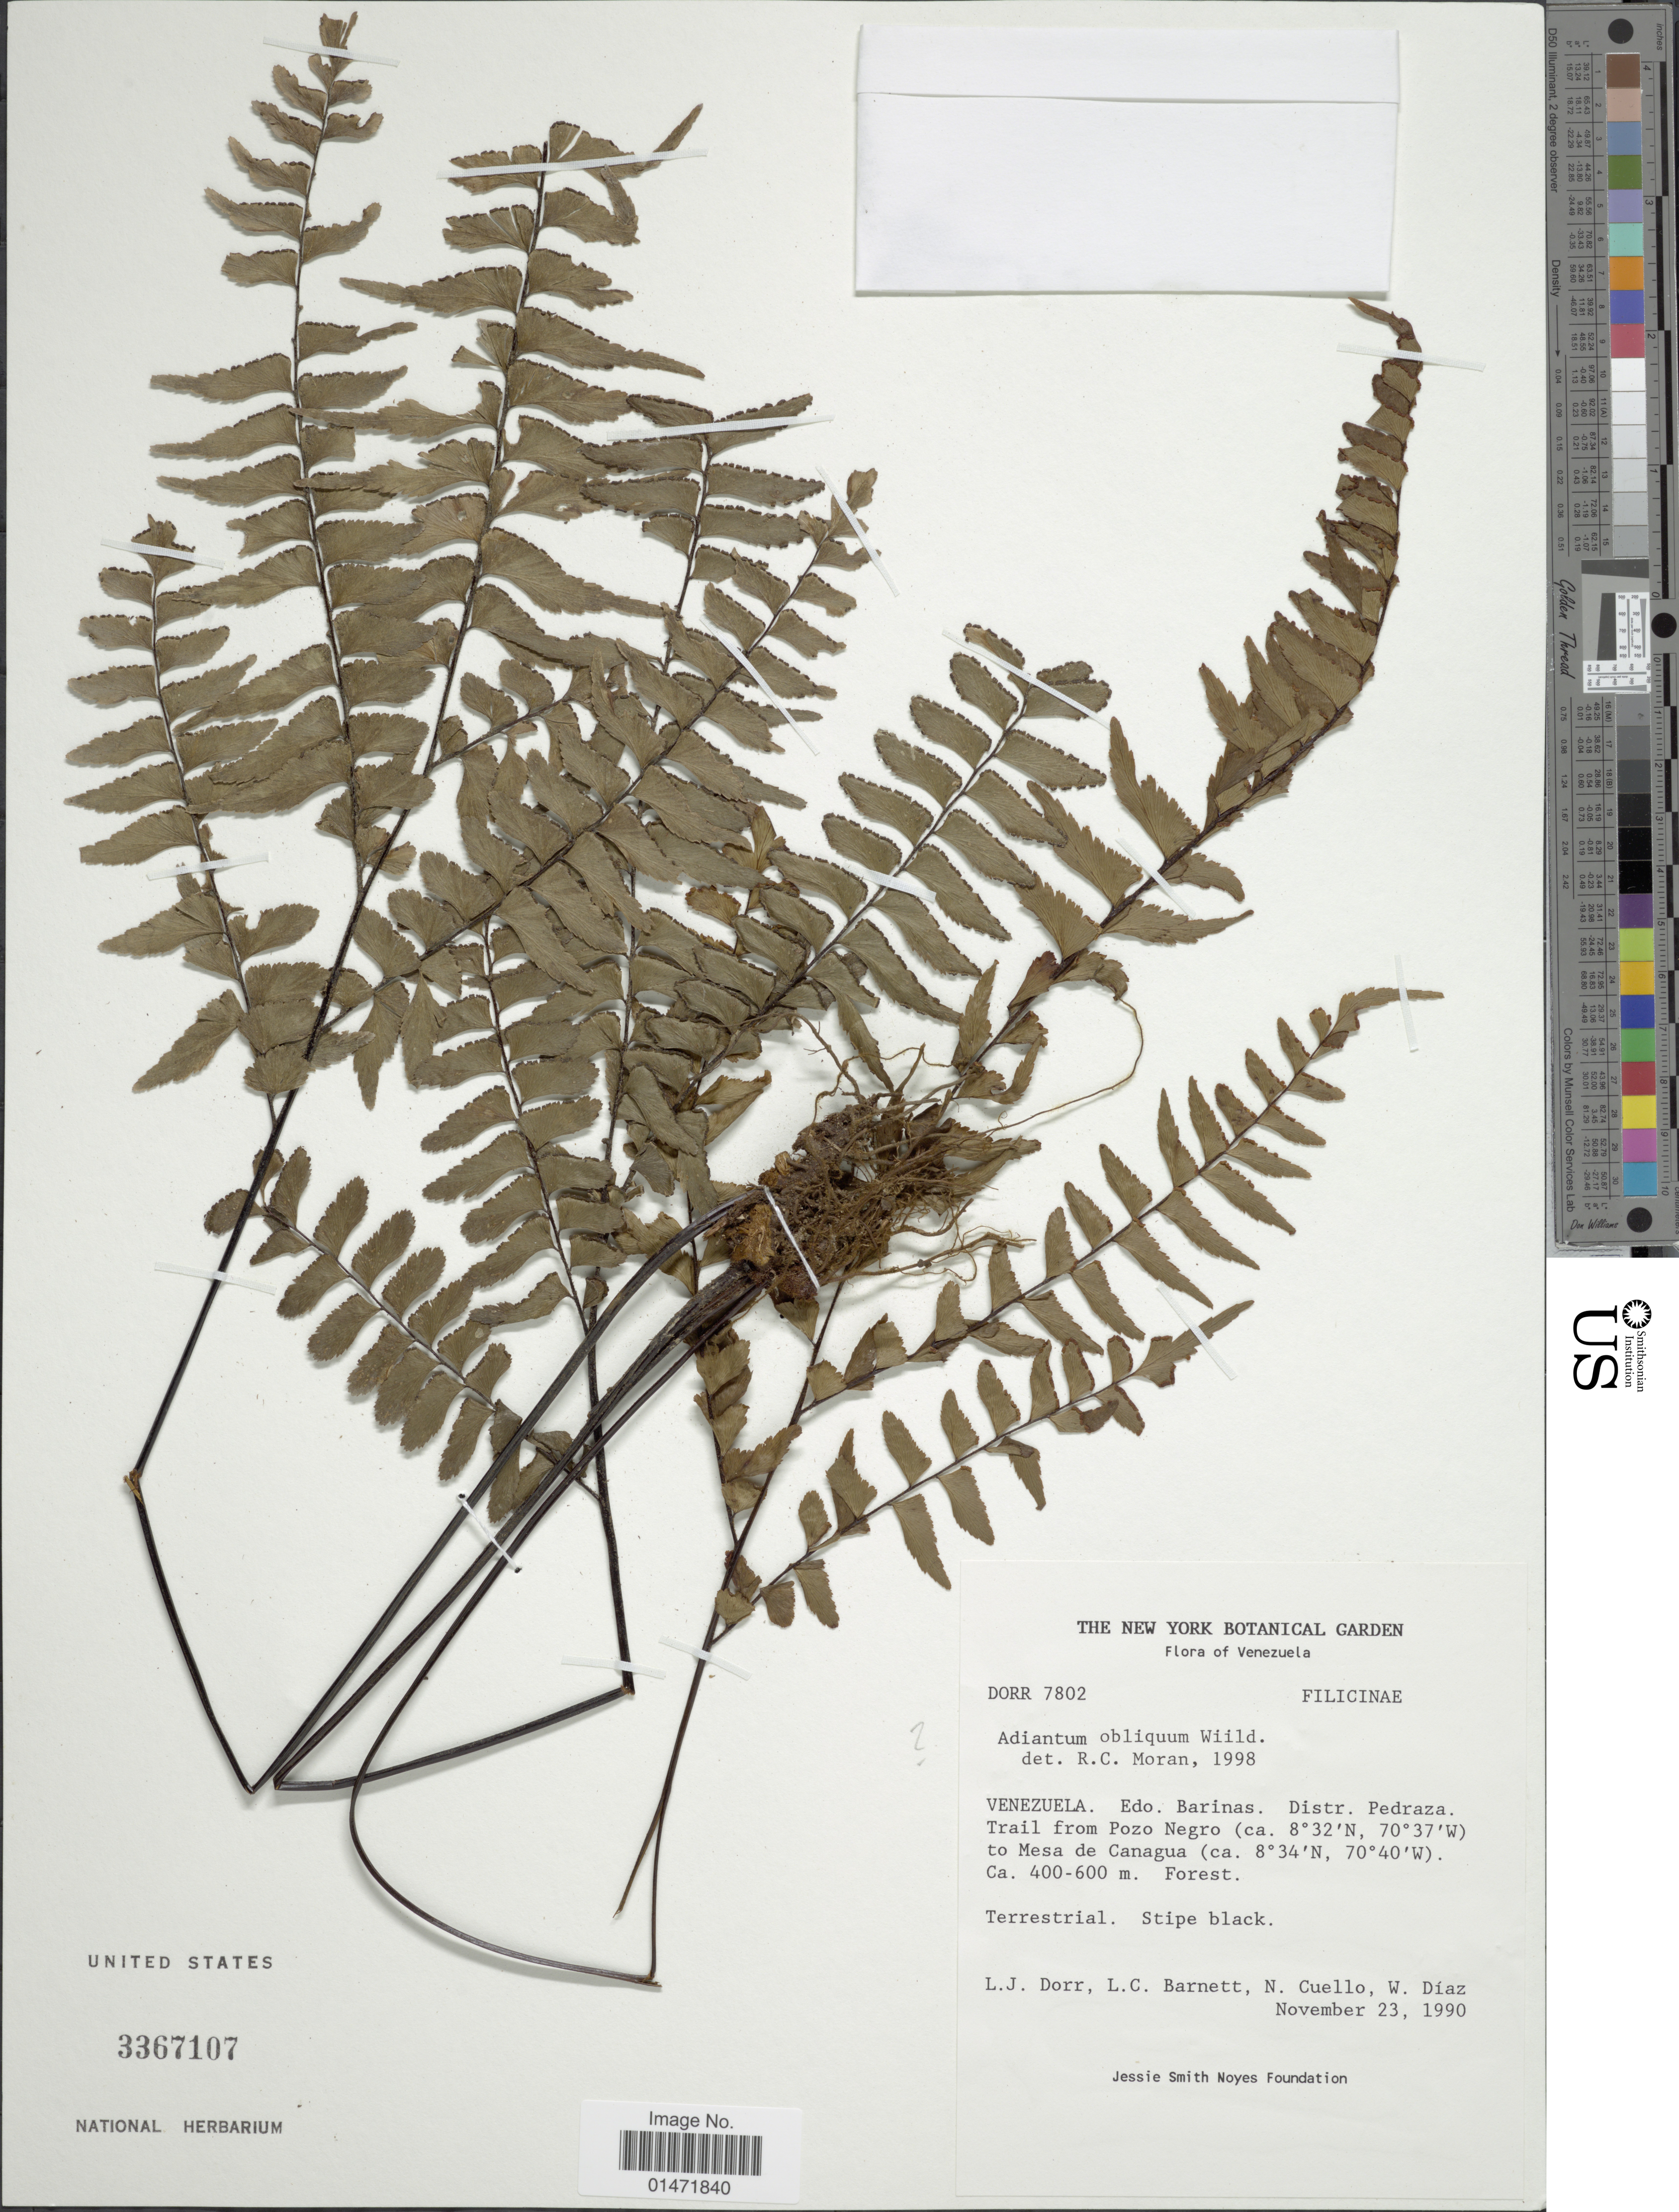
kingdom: Plantae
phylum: Tracheophyta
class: Polypodiopsida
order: Polypodiales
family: Pteridaceae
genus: Adiantum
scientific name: Adiantum tetraphyllum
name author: Humb. & Bonpl. ex Willd.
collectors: L. J. Dorr, L. C. Barnett, N. L. Cuello & W. Díaz P.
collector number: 7802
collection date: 1990-11-23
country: Venezuela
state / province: Barinas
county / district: Pedraza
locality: Trail from Pozo Negro to Mesa de Canagua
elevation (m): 400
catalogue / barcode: US 3367107